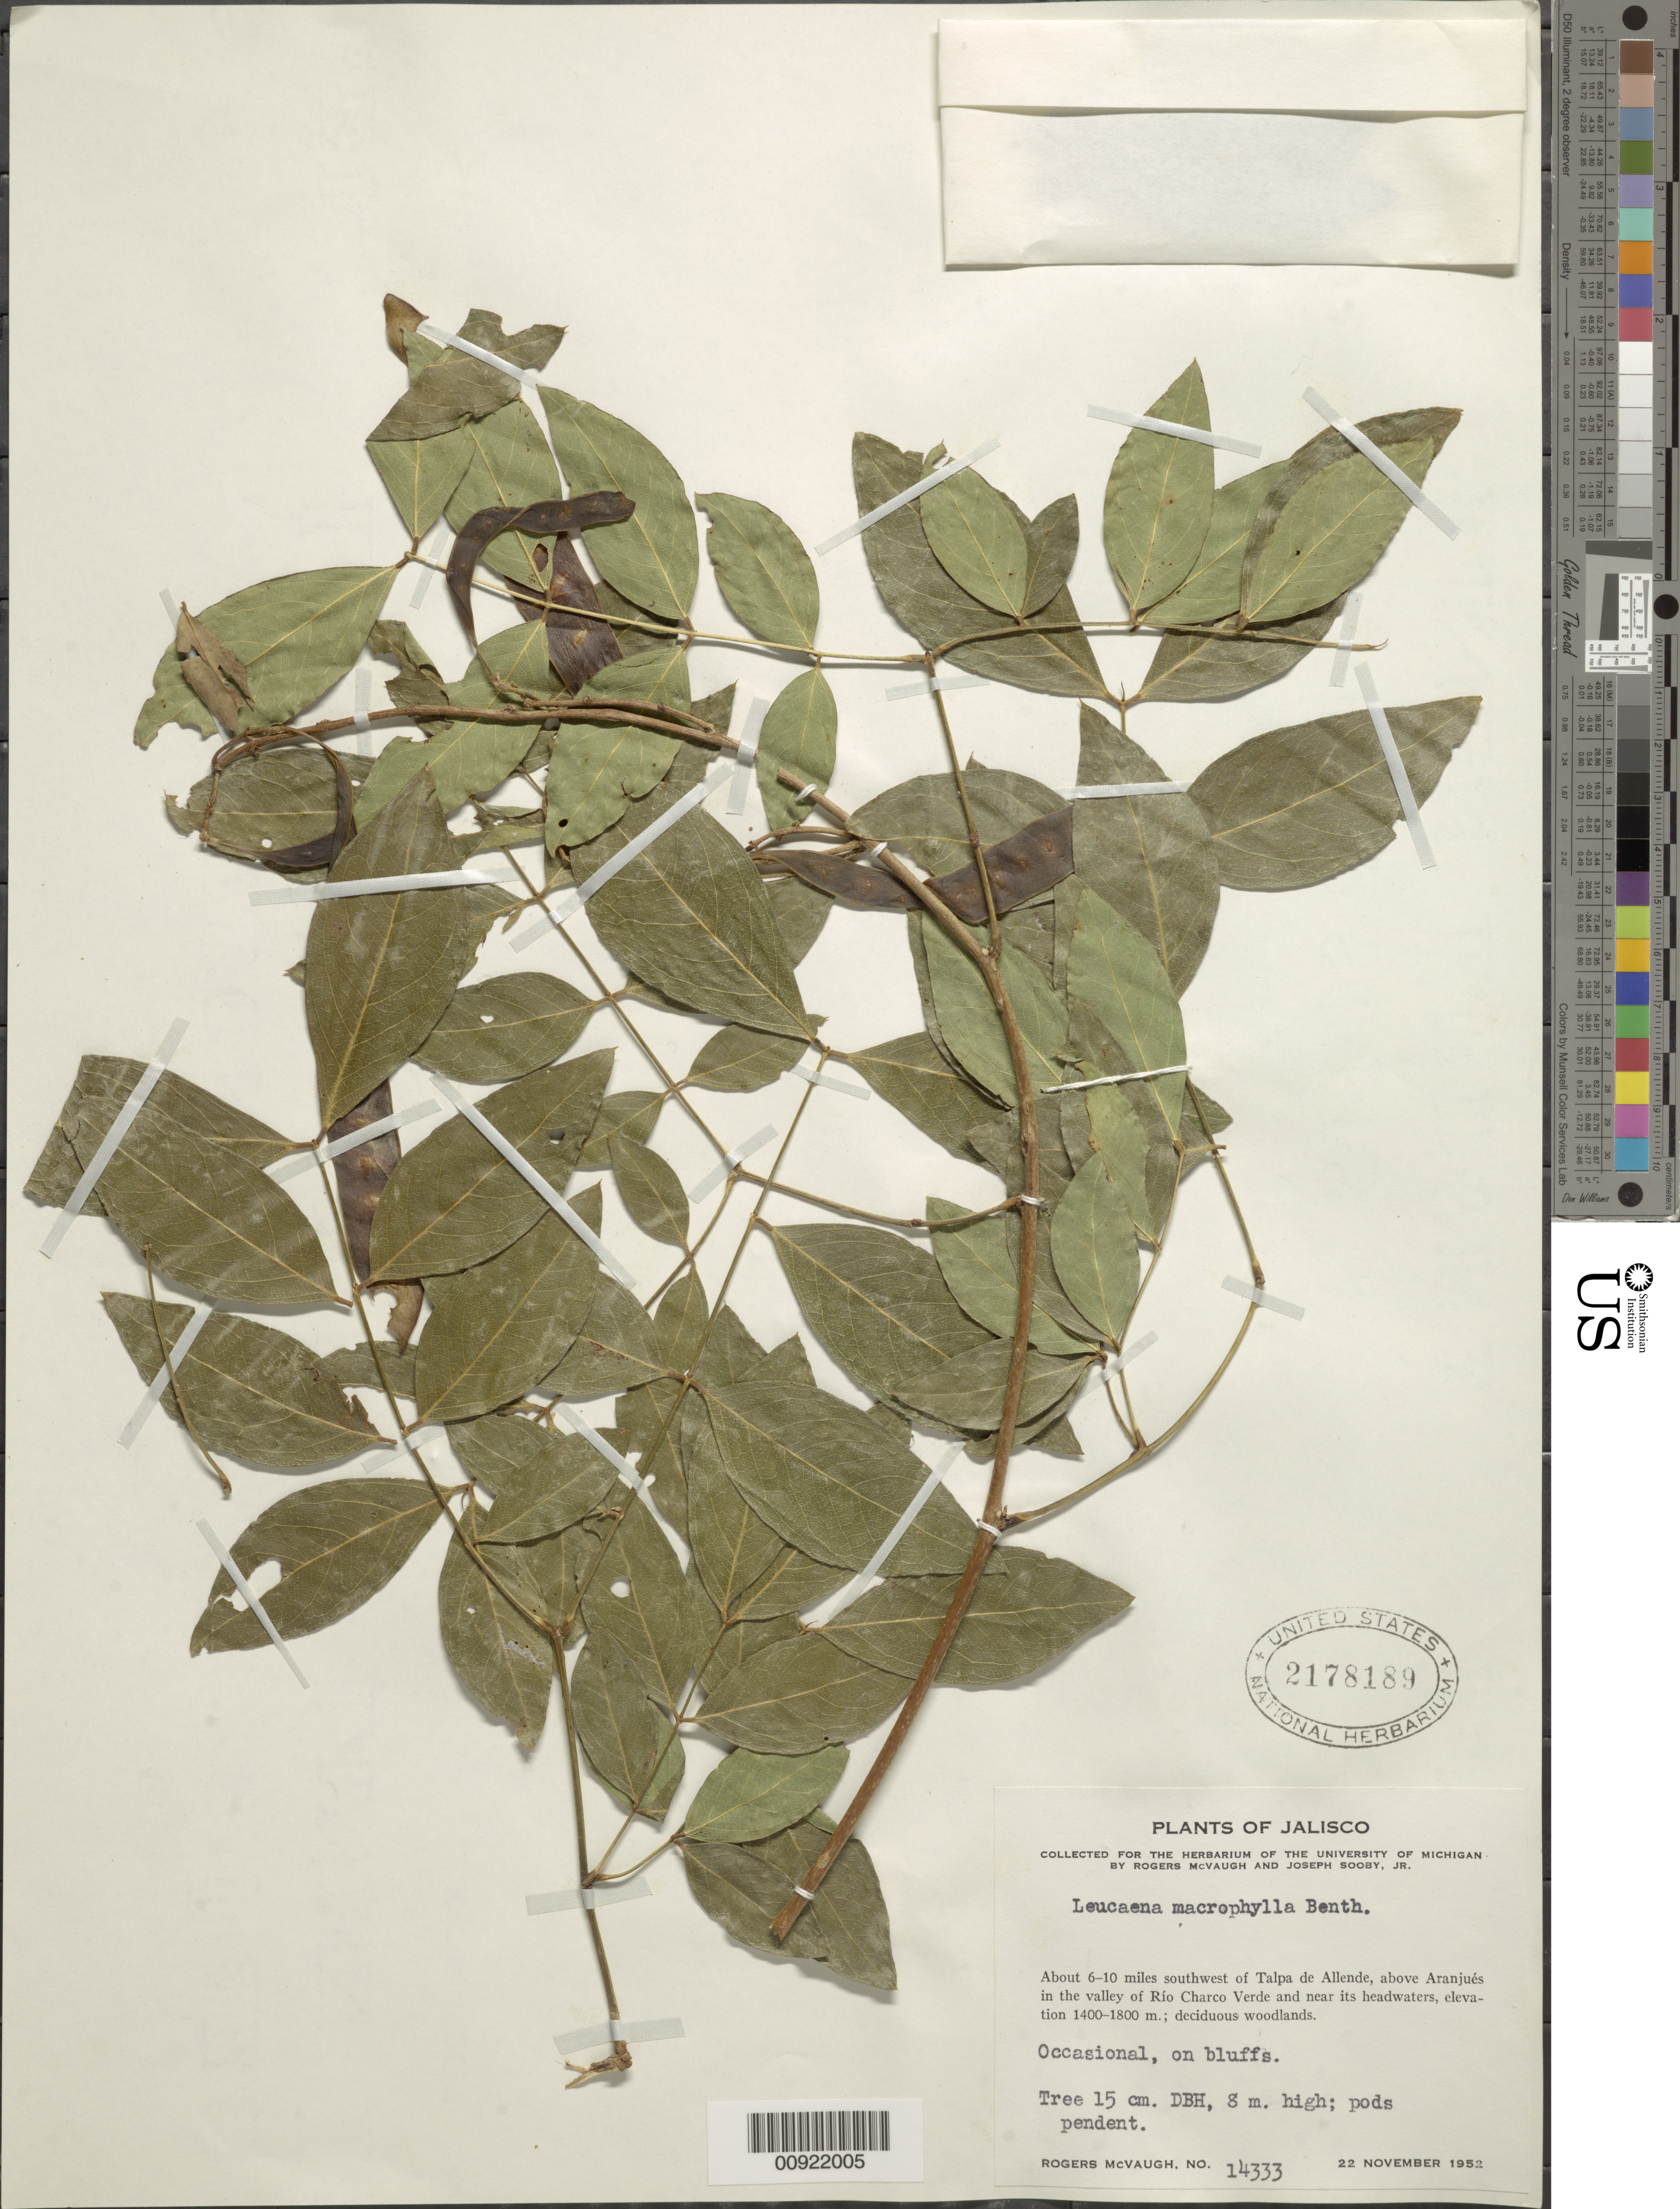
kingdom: Plantae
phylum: Tracheophyta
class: Magnoliopsida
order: Fabales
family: Fabaceae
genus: Leucaena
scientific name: Leucaena macrophylla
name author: Benth.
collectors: R. McVaugh & J. Sooby Jr.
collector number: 14333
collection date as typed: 22 Nov 1952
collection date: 1952-11-22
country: Mexico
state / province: Jalisco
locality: About 6-10 miles southwest of Talpa de Allende, above Aranjués in the valley of Río Charco Verde and near its headwaters.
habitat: Deciduous woodlands, on bluffs.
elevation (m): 1800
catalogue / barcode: US 2178189